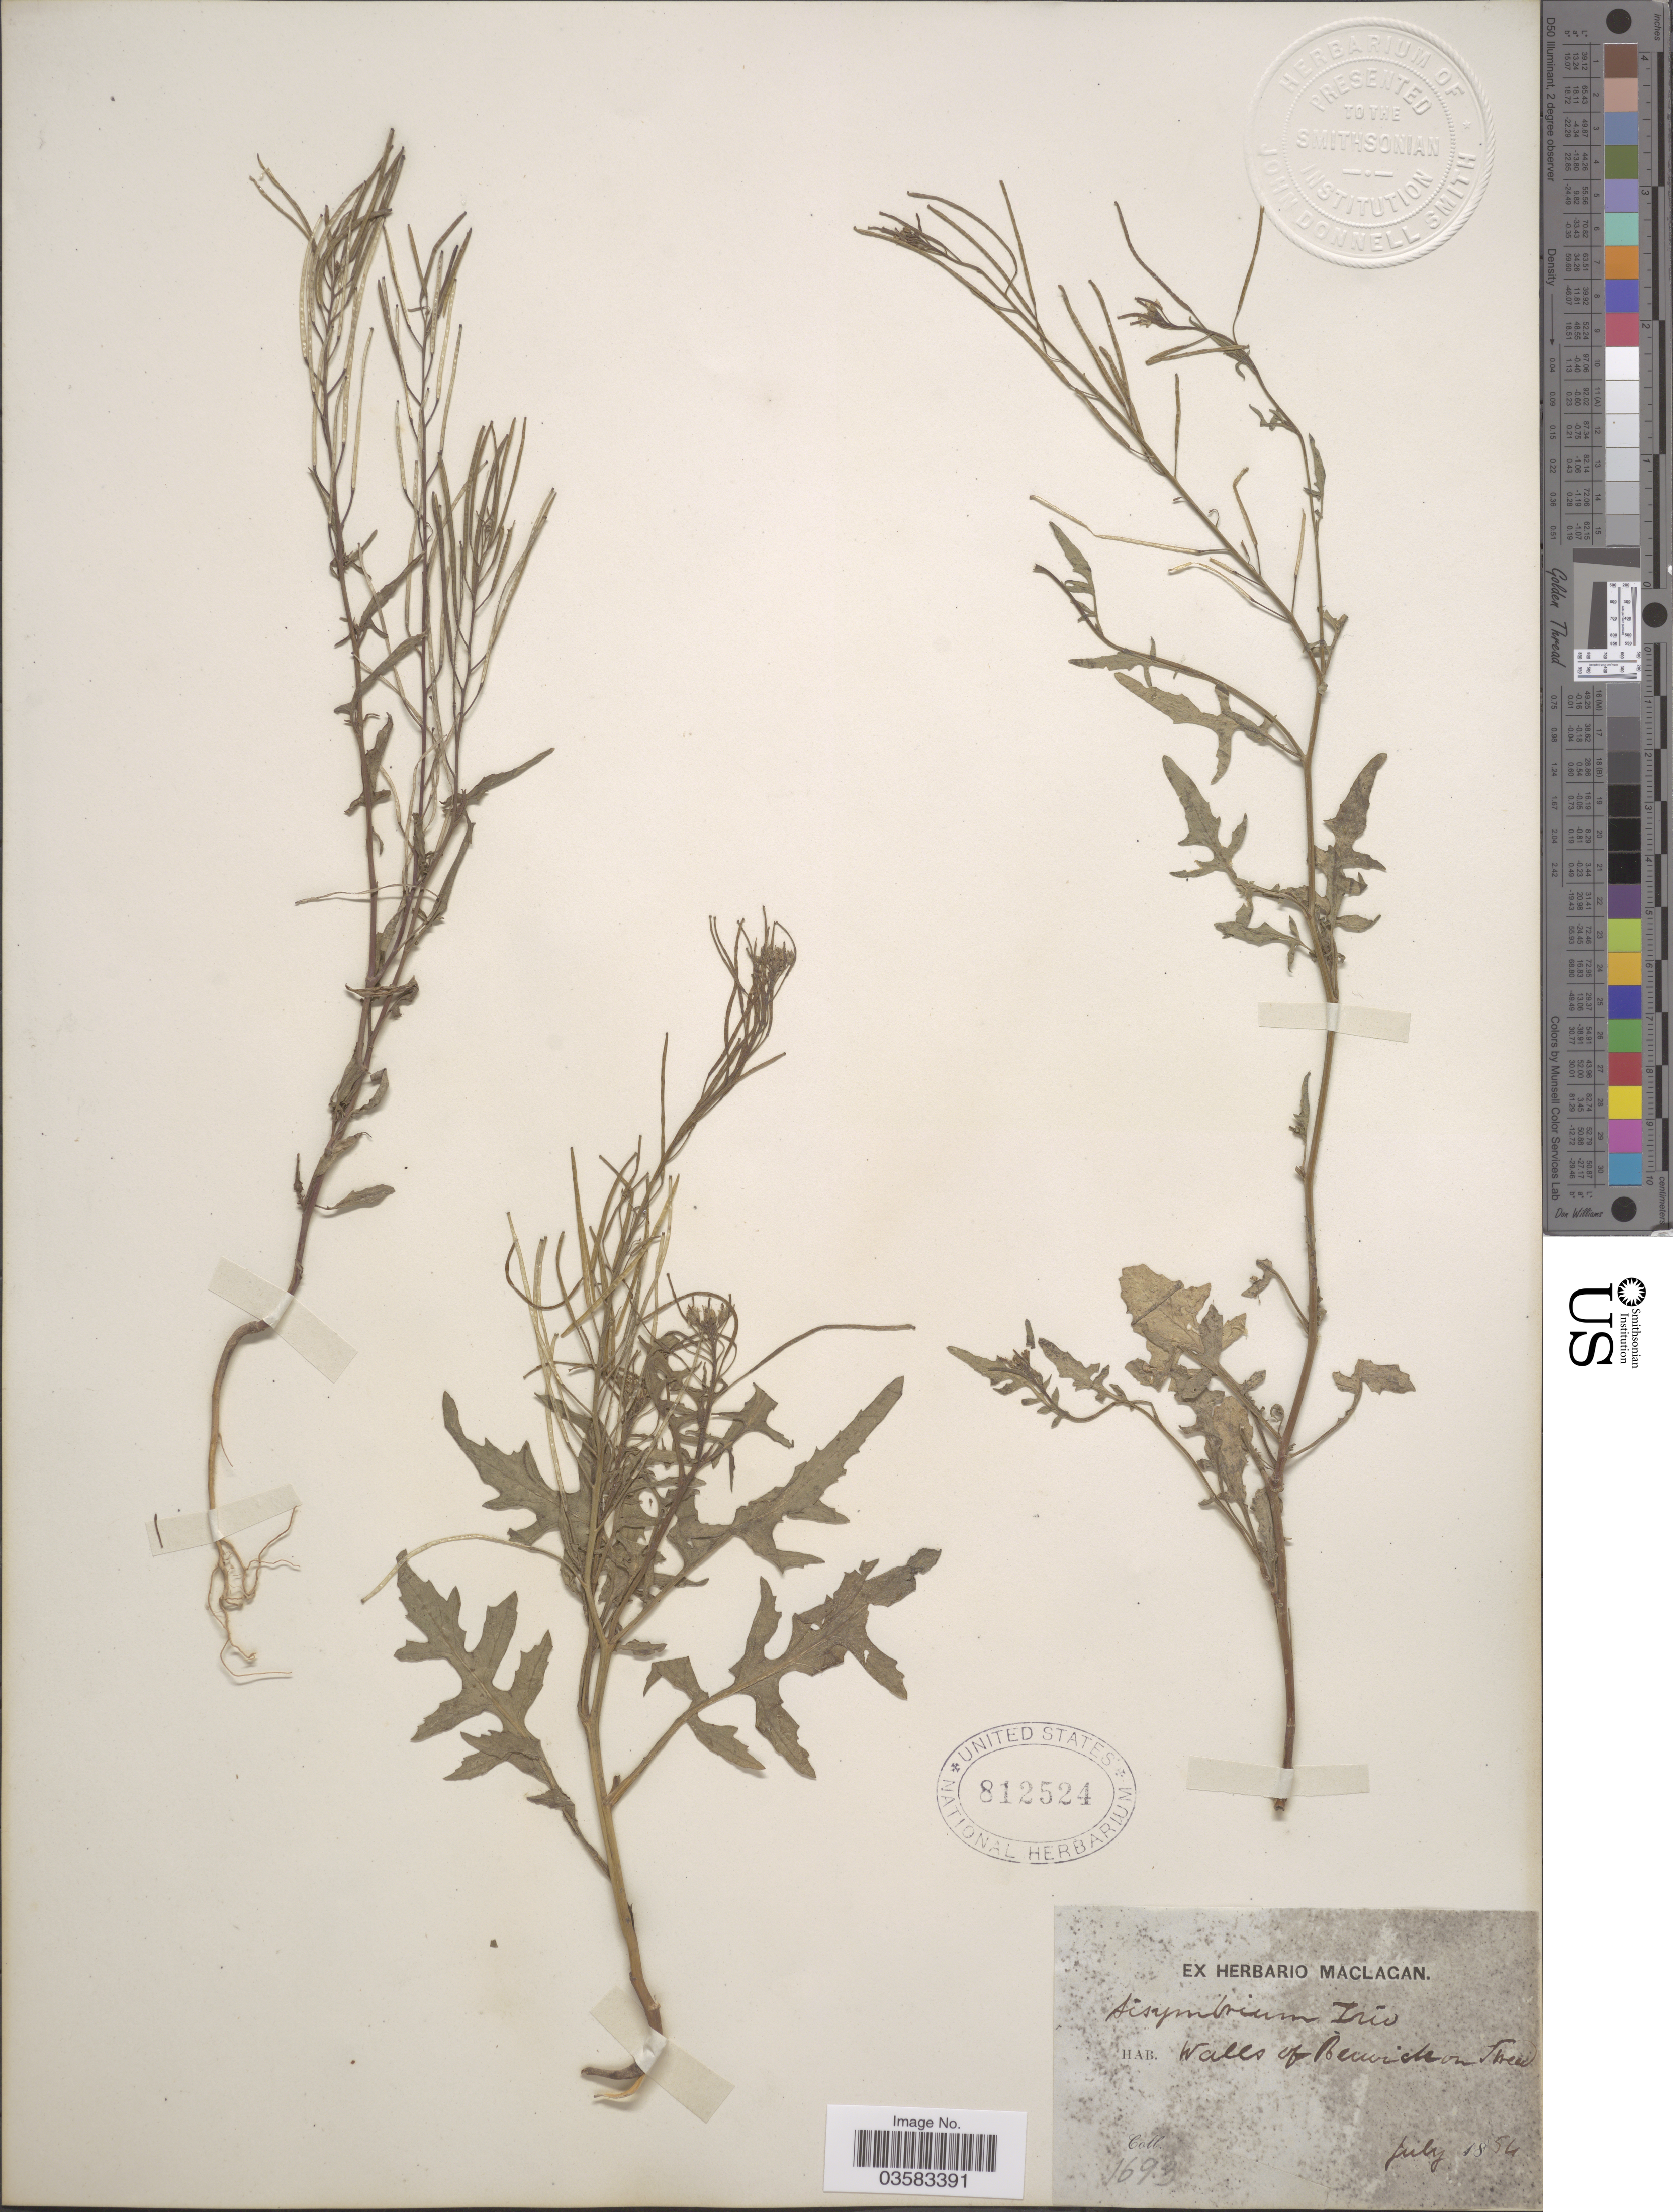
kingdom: Plantae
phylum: Tracheophyta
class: Magnoliopsida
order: Brassicales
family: Brassicaceae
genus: Sisymbrium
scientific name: Sisymbrium irio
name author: L.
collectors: Ex Herb. Maclagan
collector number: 1693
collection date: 1854-07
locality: Walls of REnwick on Thew. [interpreted]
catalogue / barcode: US 812524